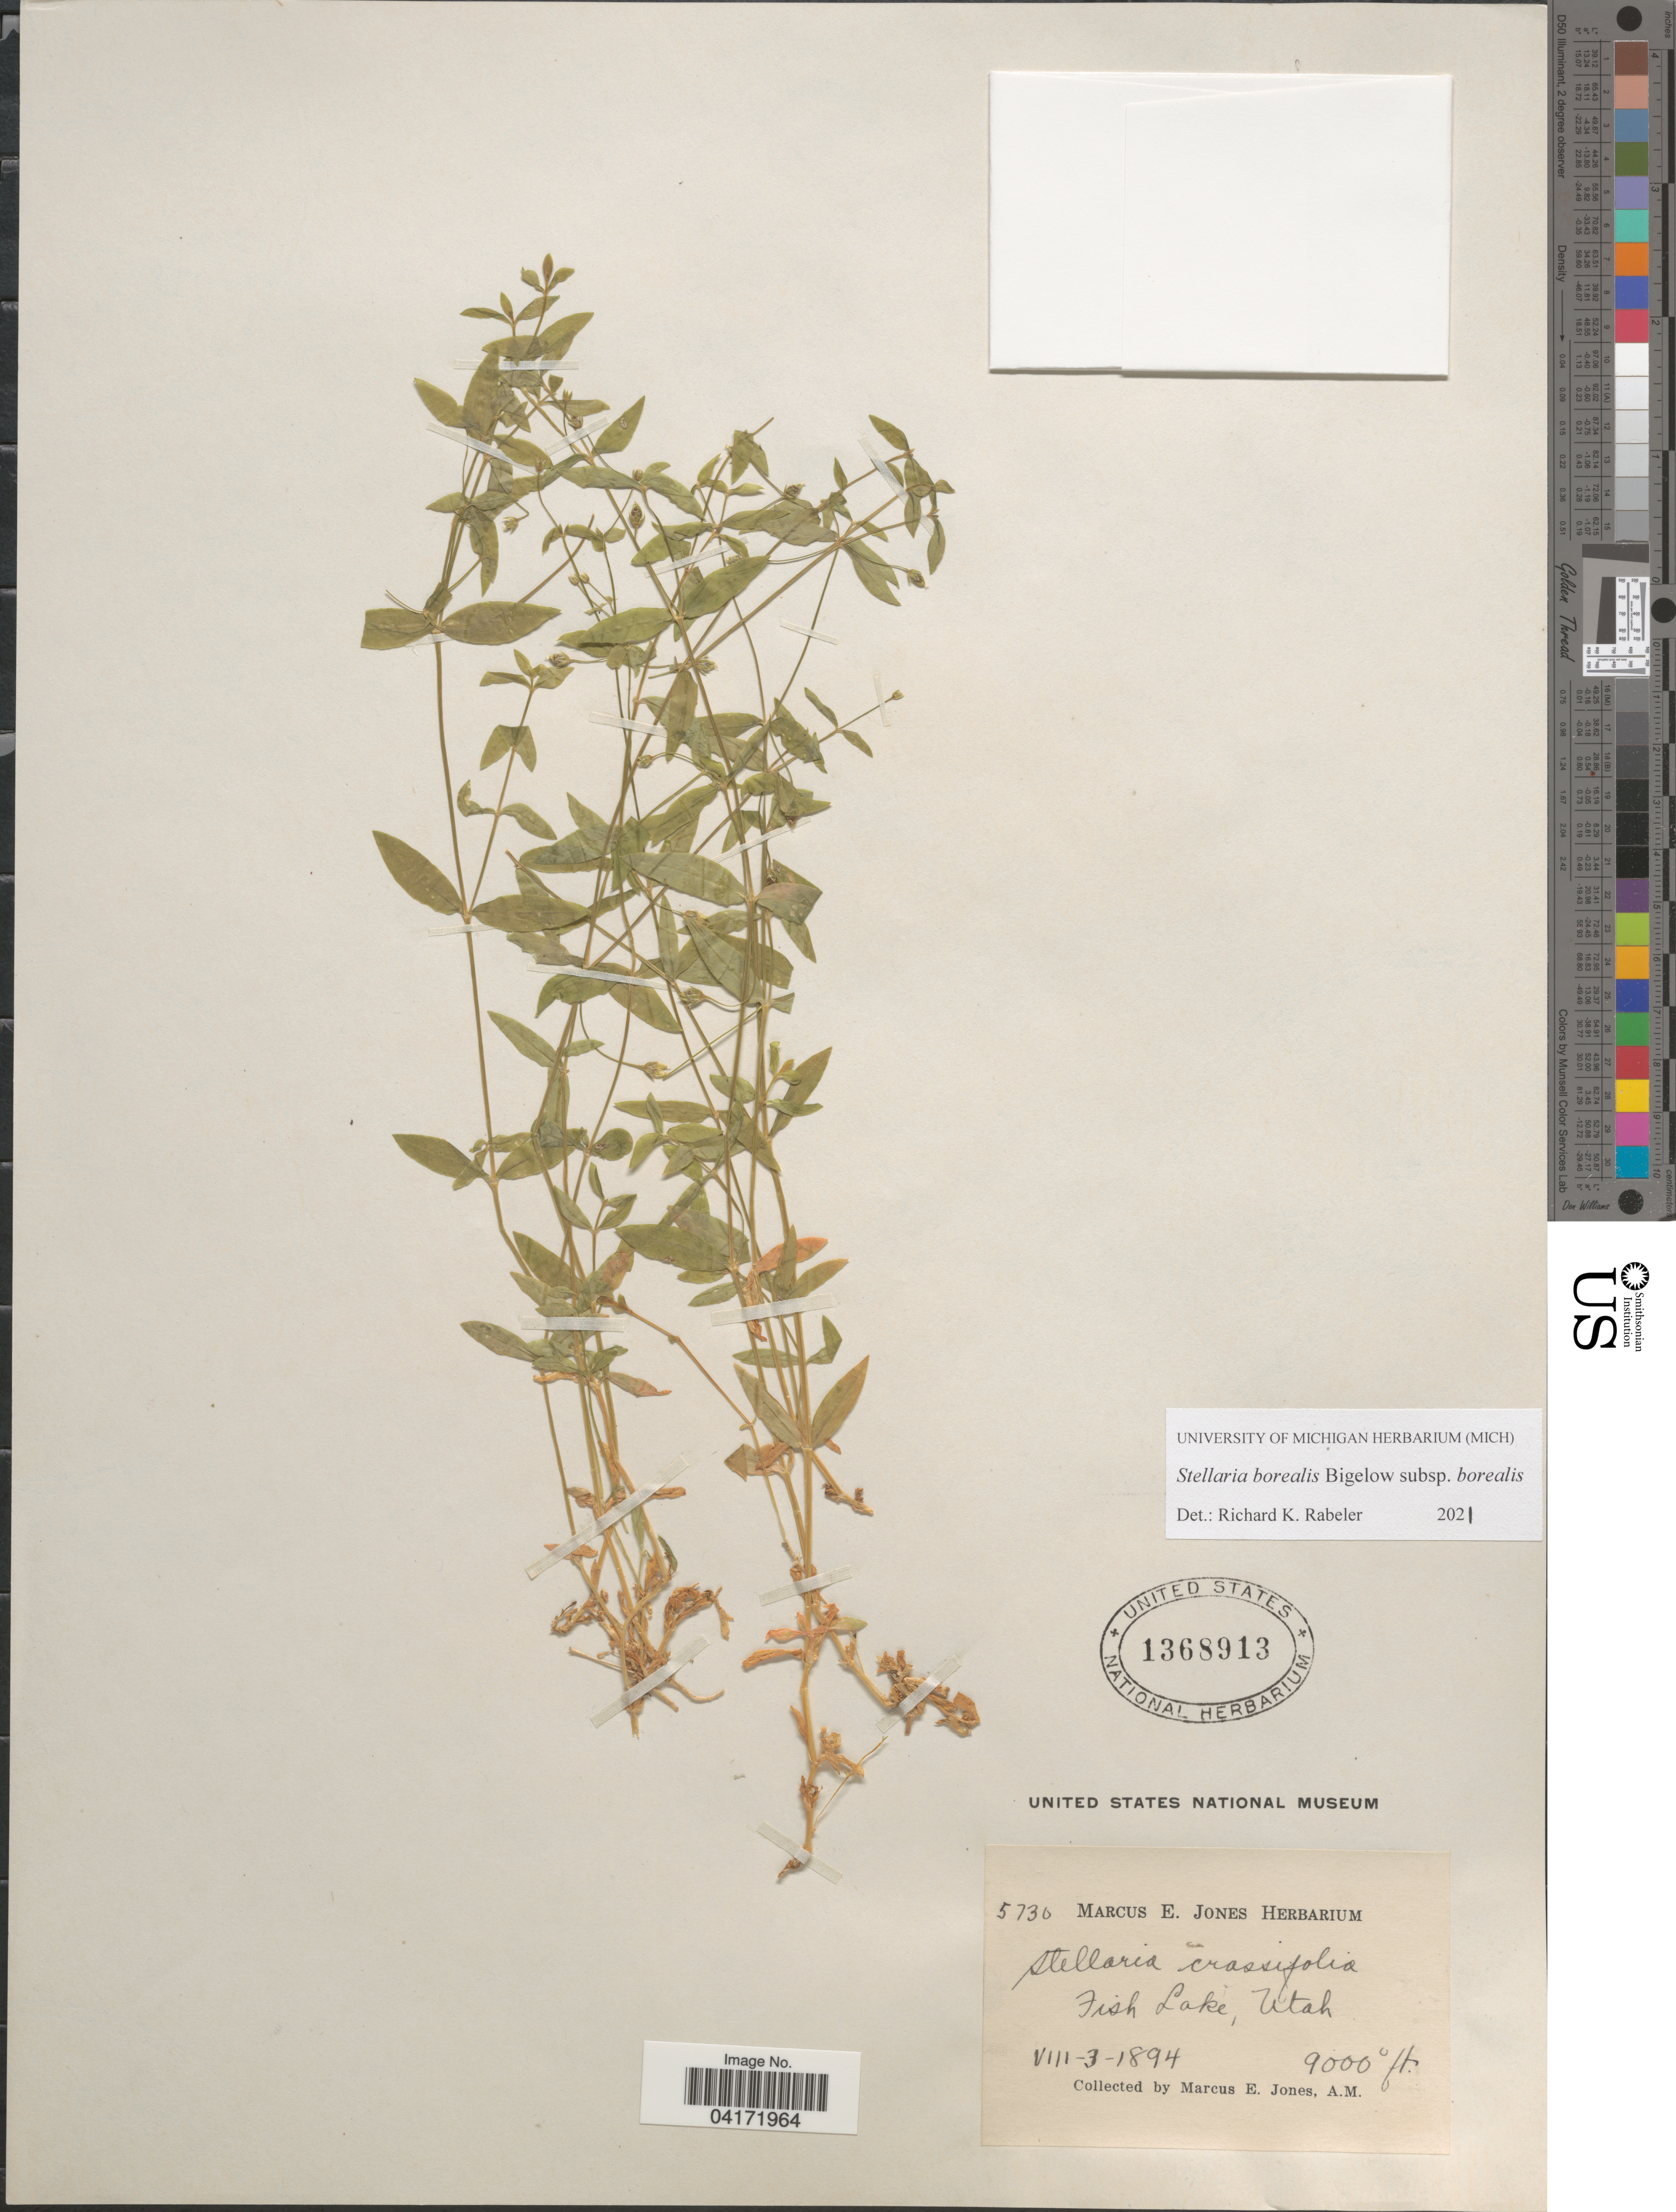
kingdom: Plantae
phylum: Tracheophyta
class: Magnoliopsida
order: Caryophyllales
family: Caryophyllaceae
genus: Stellaria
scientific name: Stellaria borealis subsp. borealis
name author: Bigelow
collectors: M. E. Jones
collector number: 5730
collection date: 1894-08-03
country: United States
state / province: Utah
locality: Fish Lake.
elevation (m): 2743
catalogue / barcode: US 1368913